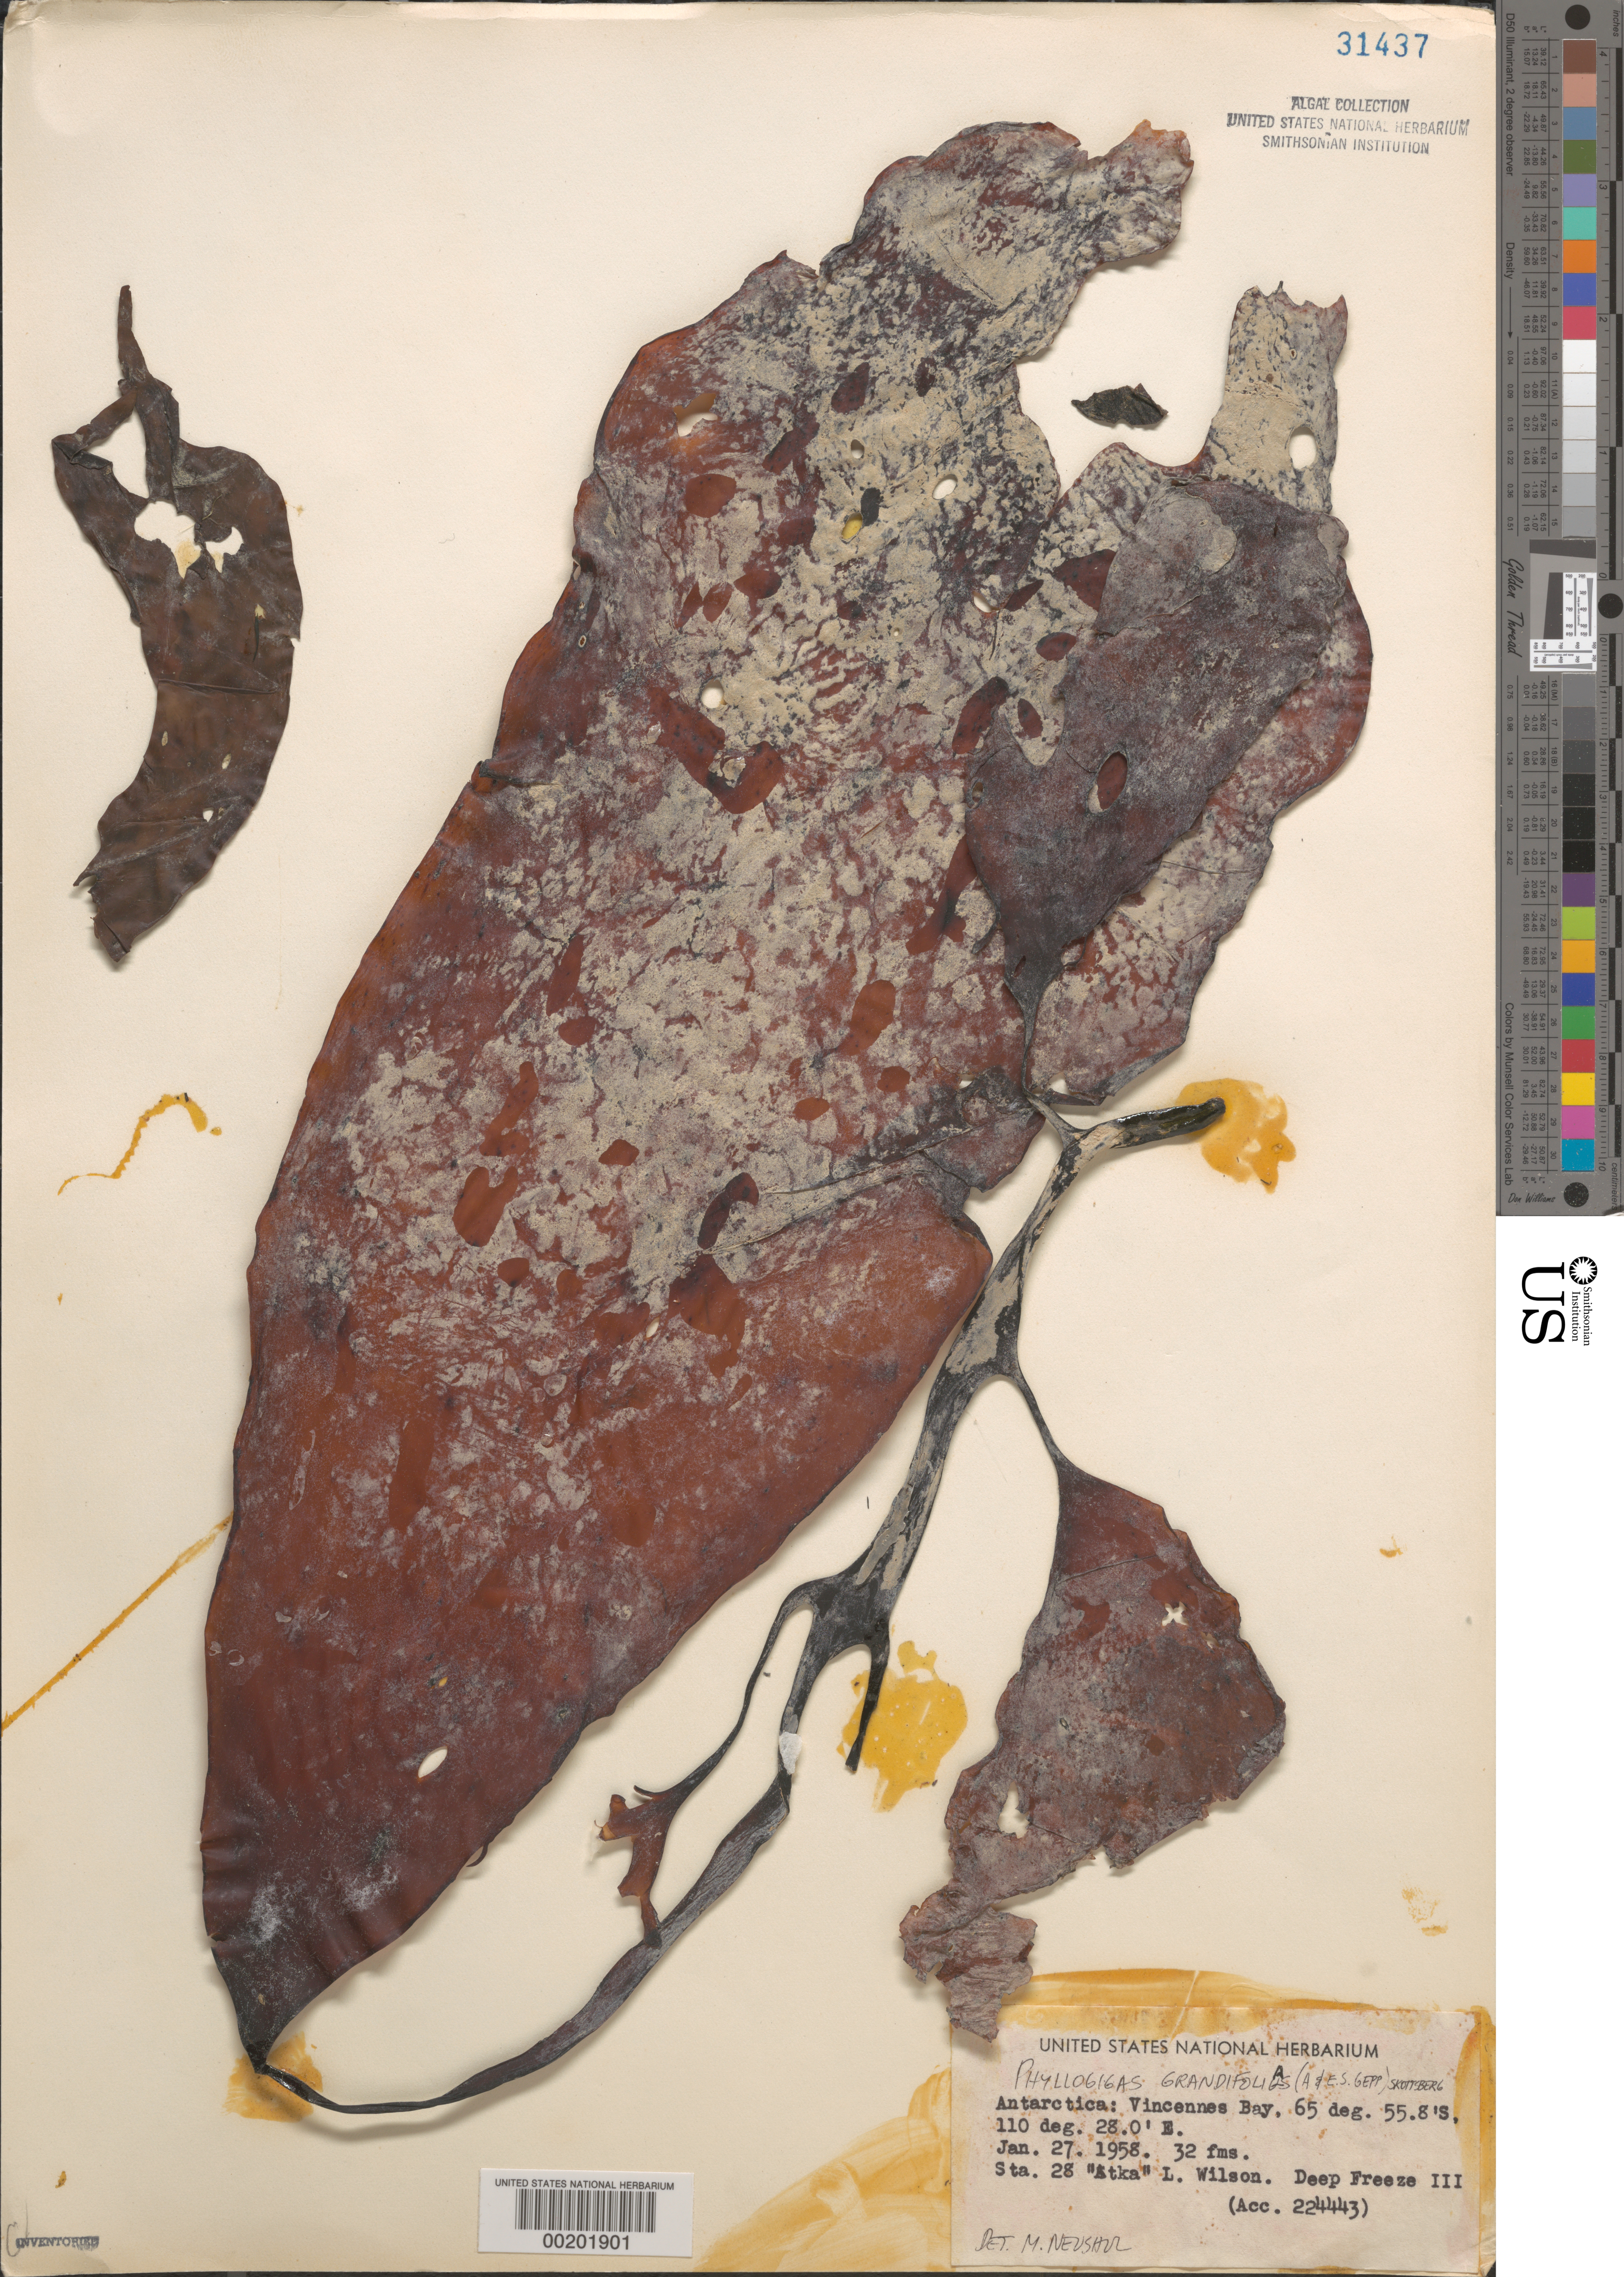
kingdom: Chromista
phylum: Ochrophyta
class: Phaeophyceae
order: Desmarestiales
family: Desmarestiaceae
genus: Himantothallus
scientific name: Himantothallus grandifolius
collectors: L. Wilson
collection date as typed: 27 Jan 1958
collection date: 1958-01-27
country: Antarctica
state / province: Wilkes Land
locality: Vincennes bay, Knox Coast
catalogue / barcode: US 31437